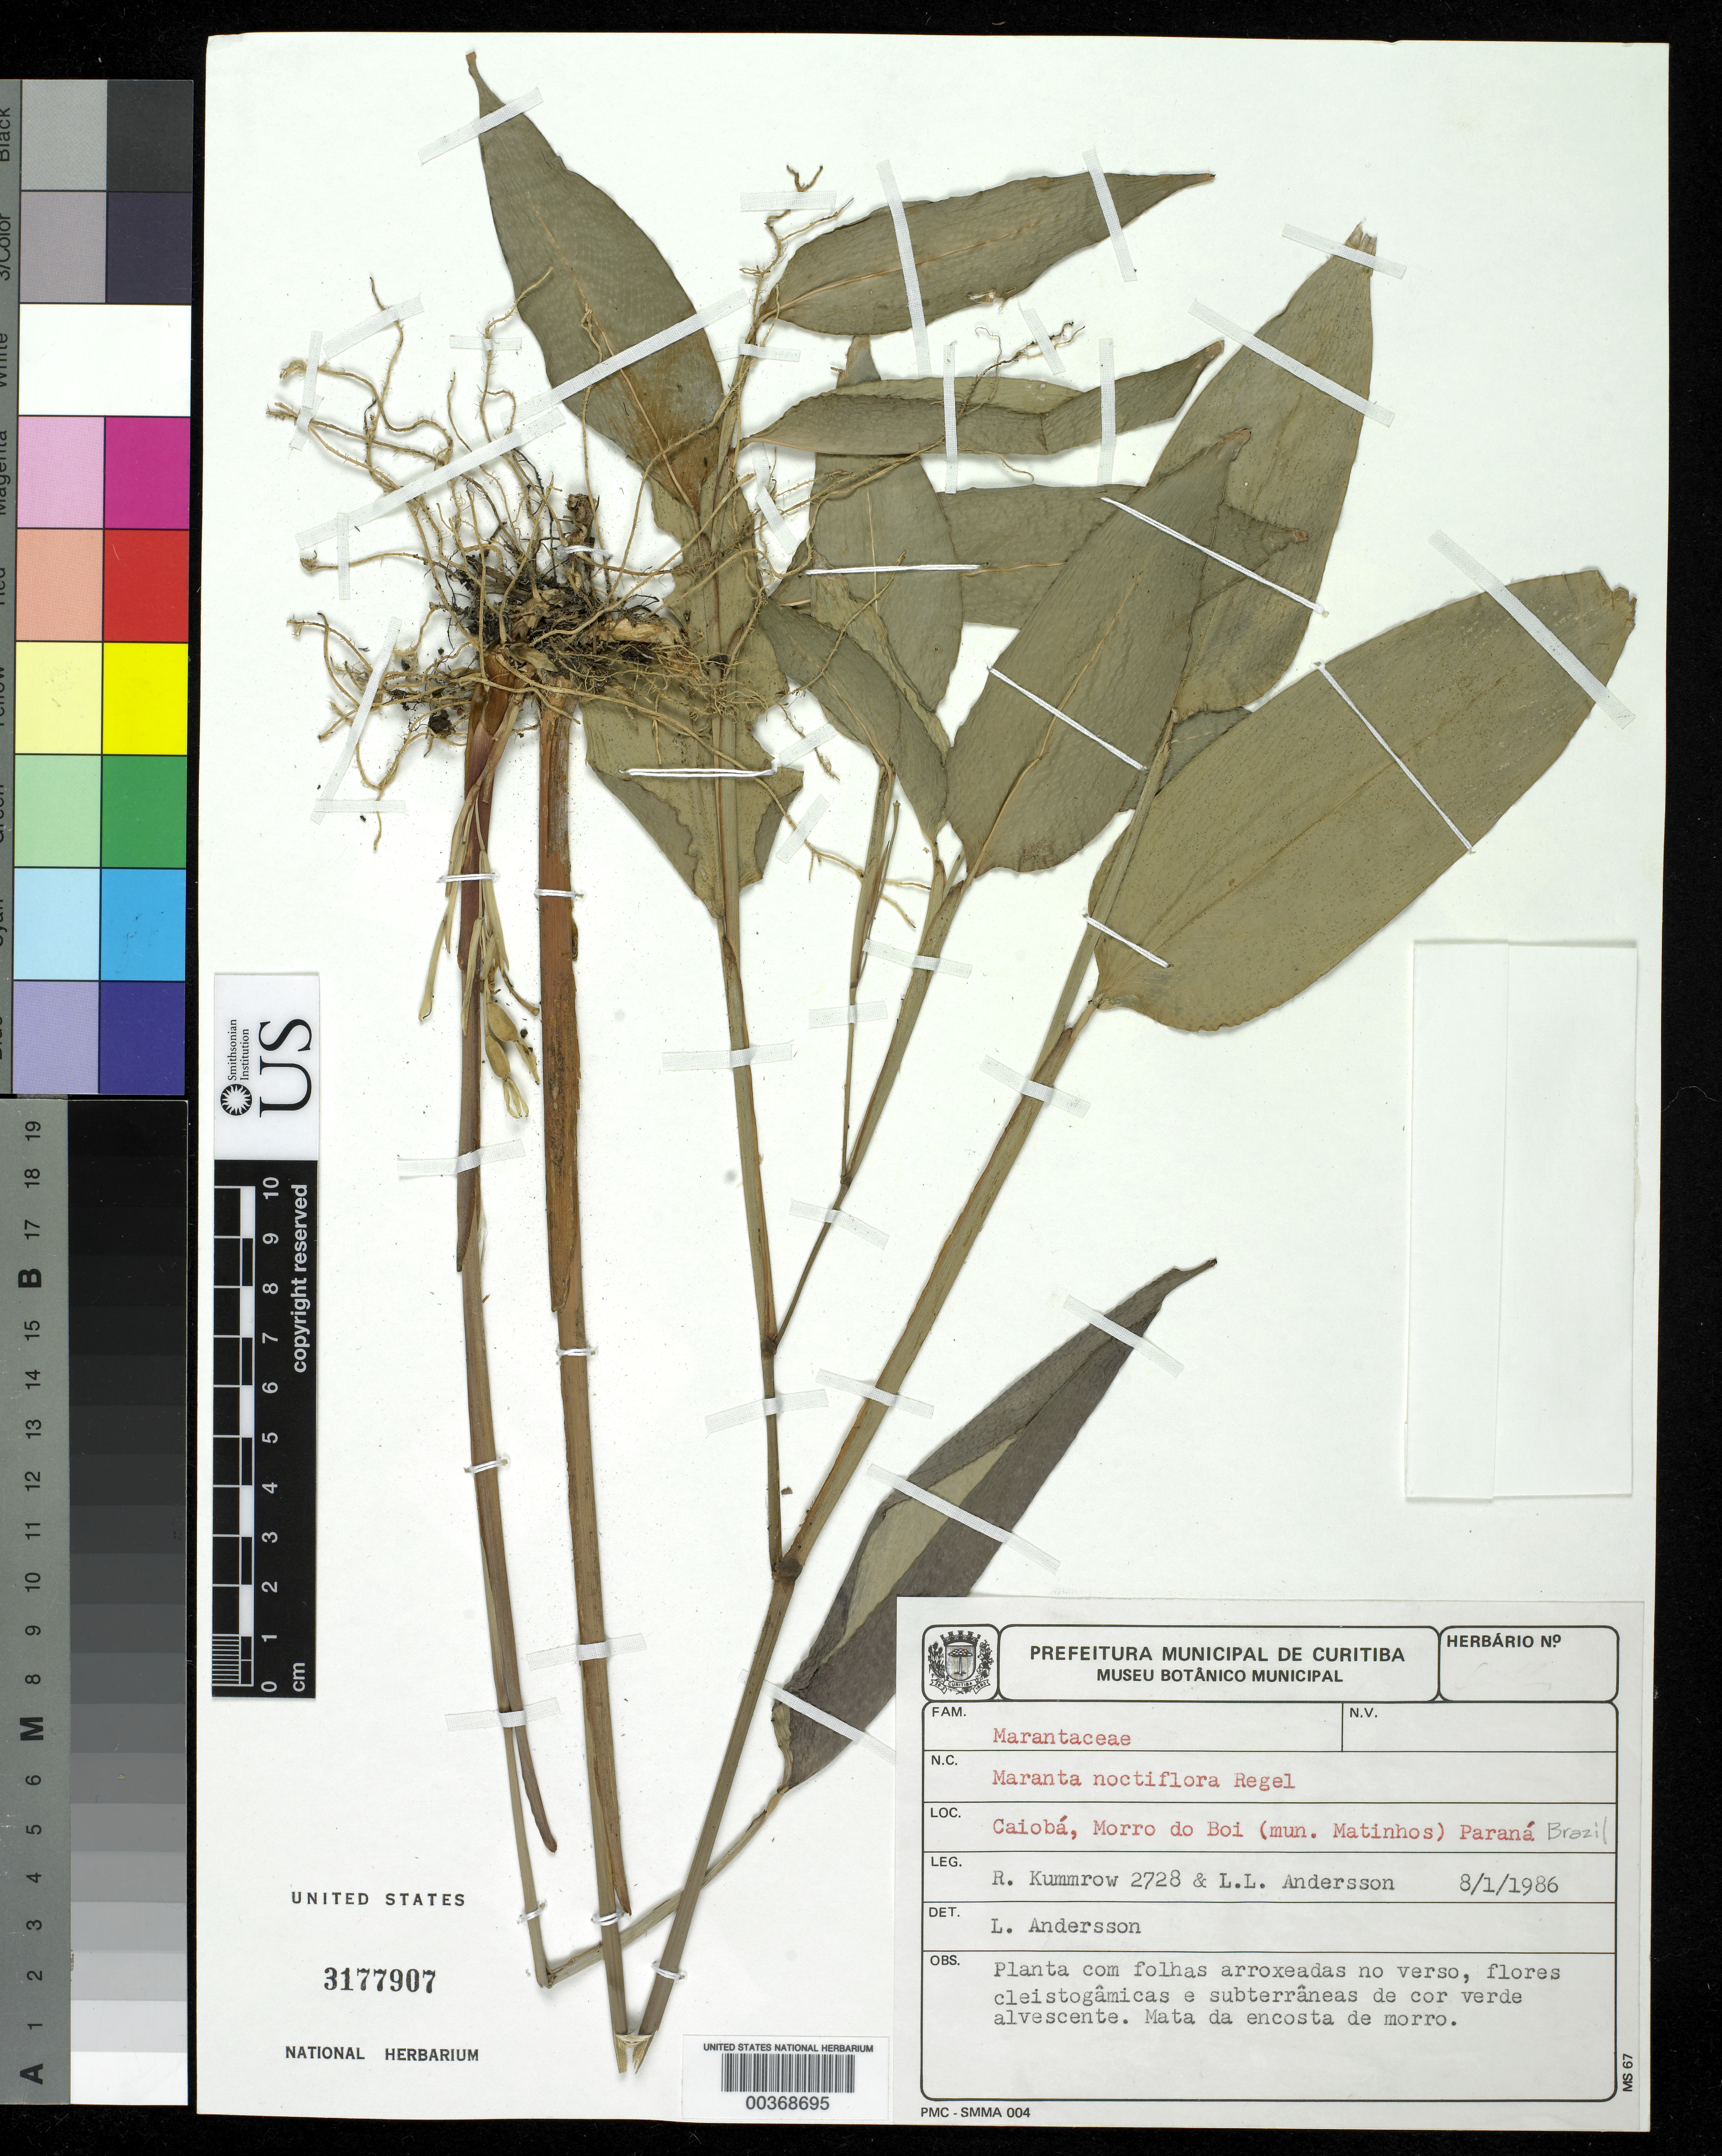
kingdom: Plantae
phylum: Tracheophyta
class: Liliopsida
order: Zingiberales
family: Marantaceae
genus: Maranta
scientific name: Maranta noctiflora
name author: Regel & Körn.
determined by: Andersson, [Bengt] Lennart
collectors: R. Kummrow & L. Andersson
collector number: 2728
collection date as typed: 01 Aug 1986 or 08 Jan 1986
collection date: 1986-01-08 or 1986-08-01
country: Brazil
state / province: Paraná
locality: Caioba, morro do boi (mun. matinhos)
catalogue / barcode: US 3177907